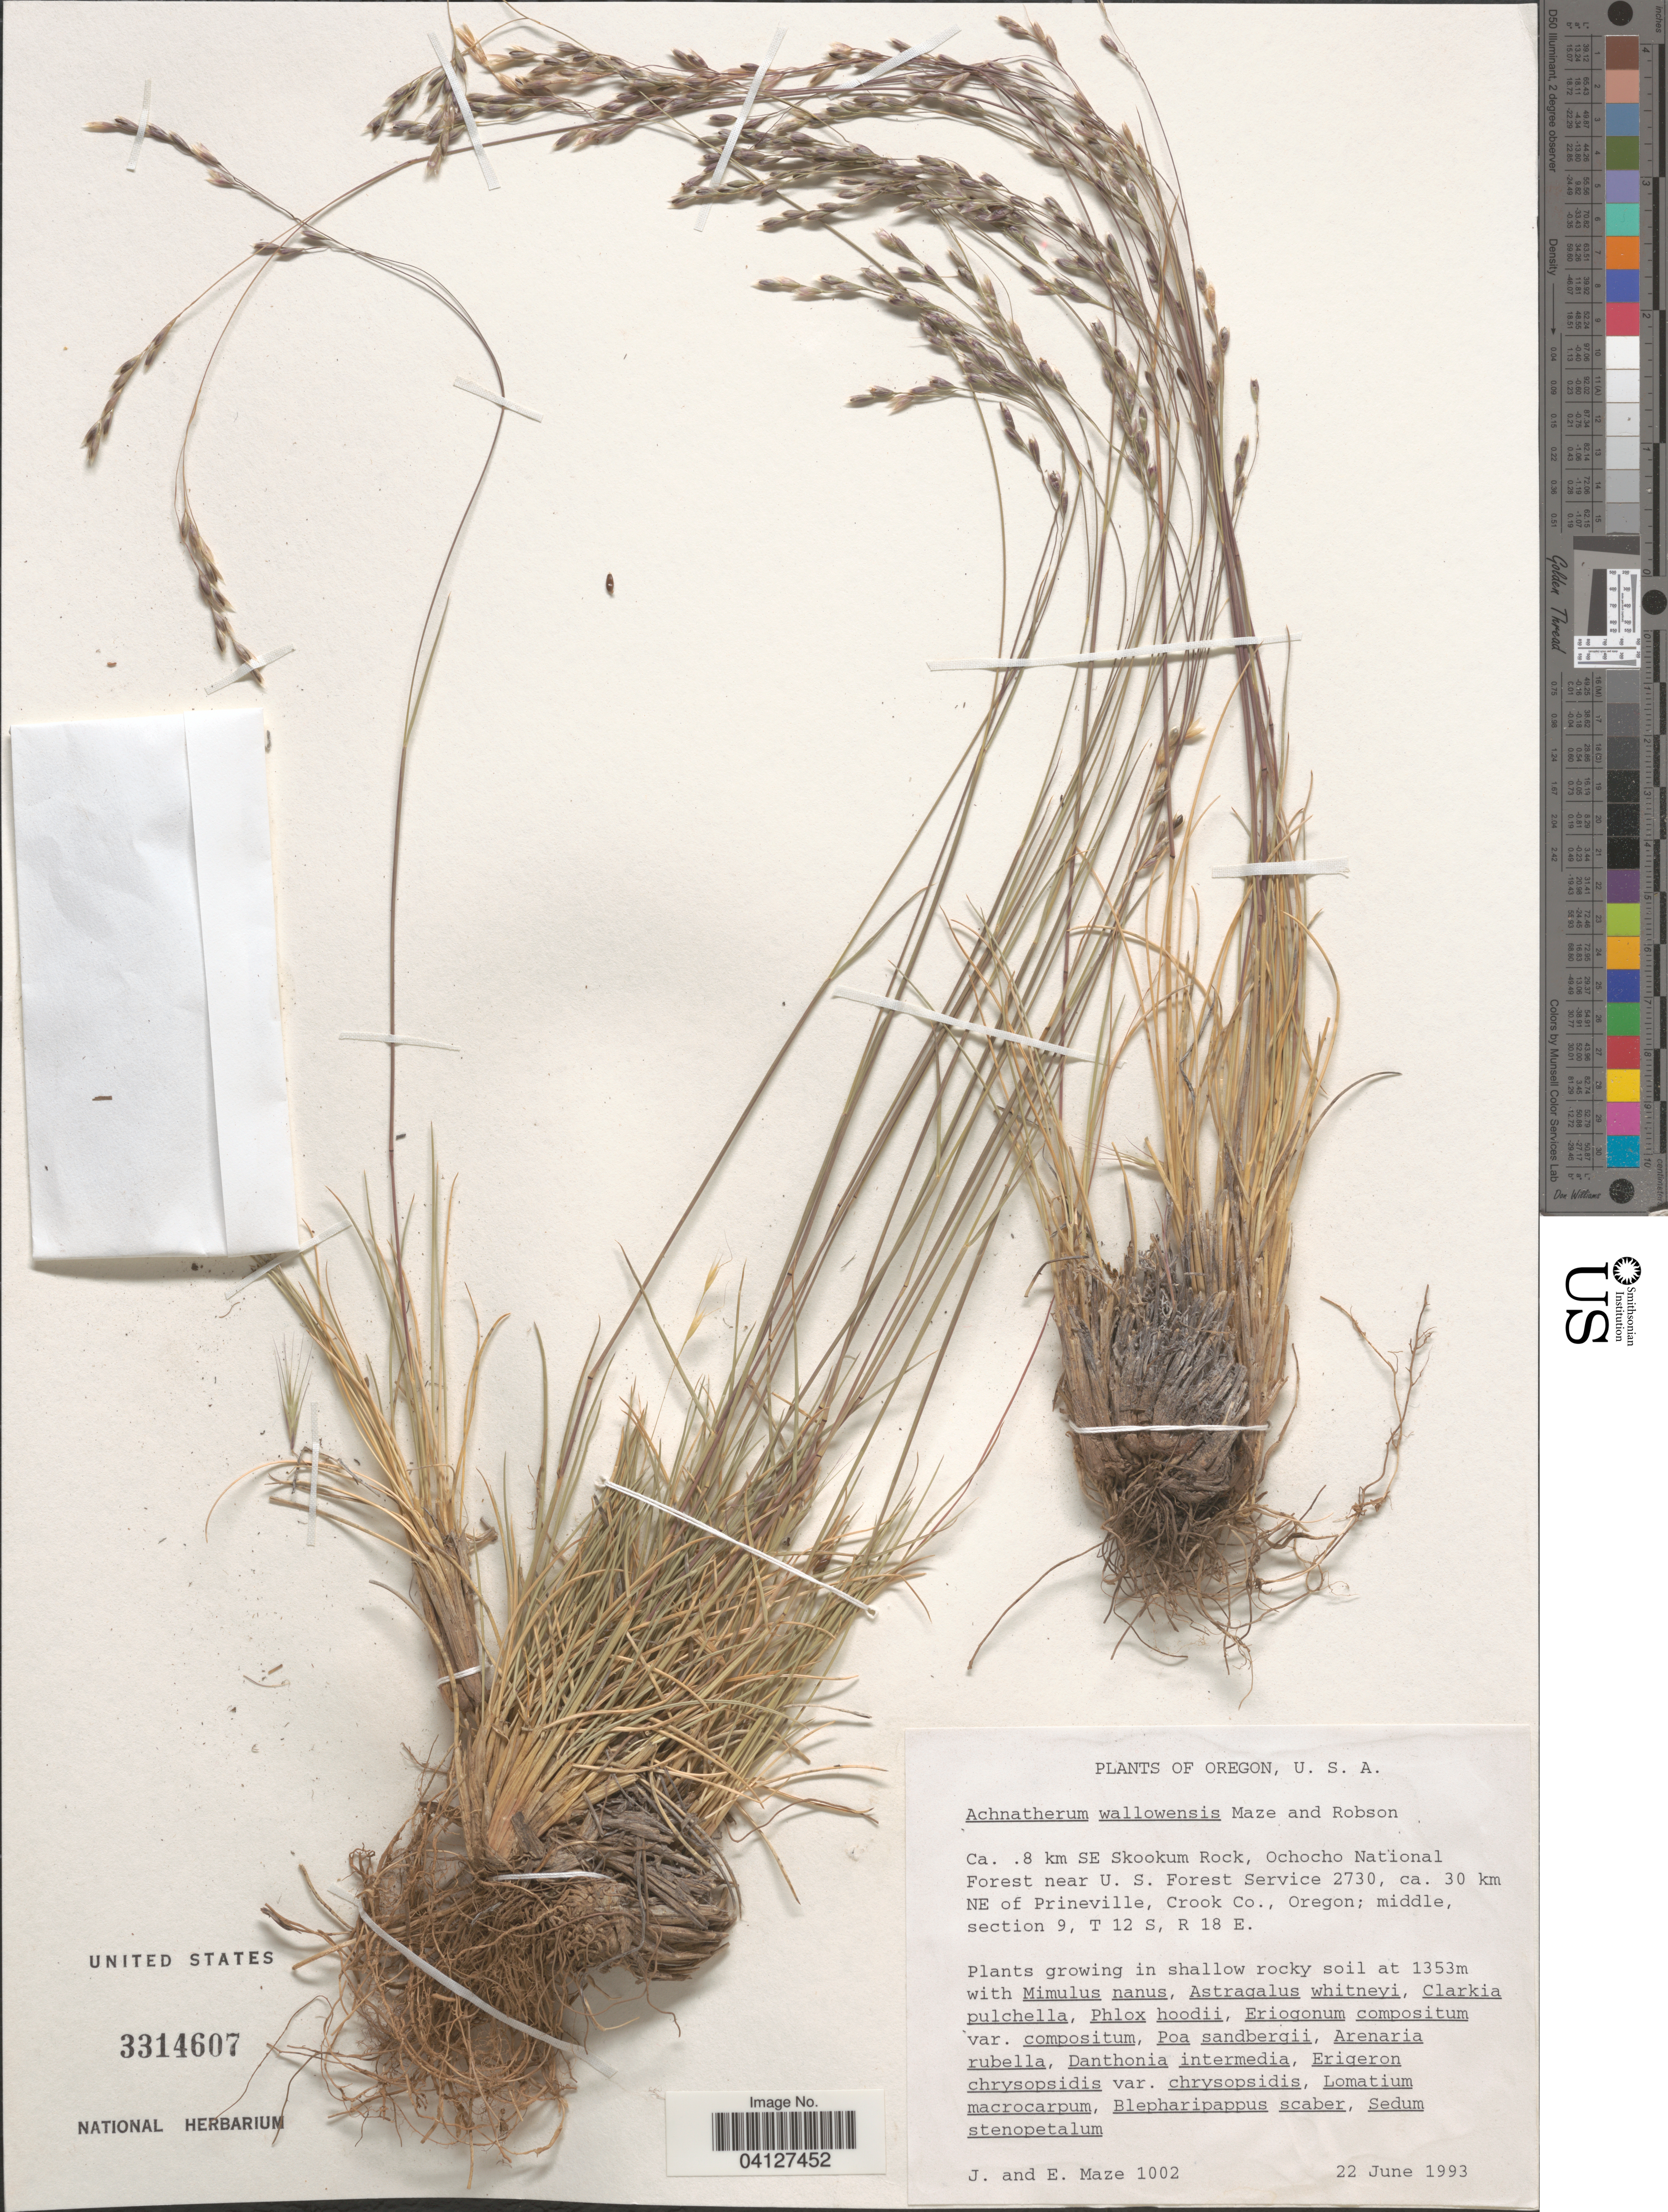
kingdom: Plantae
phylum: Tracheophyta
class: Liliopsida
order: Poales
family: Poaceae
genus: Eriocoma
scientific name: Eriocoma wallowaensis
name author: (J. Maze & K.A. Robson) Romasch.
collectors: J. Maze & E. Maze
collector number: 1002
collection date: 1993-06-22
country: United States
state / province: Oregon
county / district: Crook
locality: Ca. .8 km SE Skookum Rock, Ochocho National Forest near U. S. Forest Service 2730, ca. 30 km NE of Prineville, Crook Co.; middle section 9, T 12 S, R 18 E.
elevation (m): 1353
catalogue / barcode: US 3314607